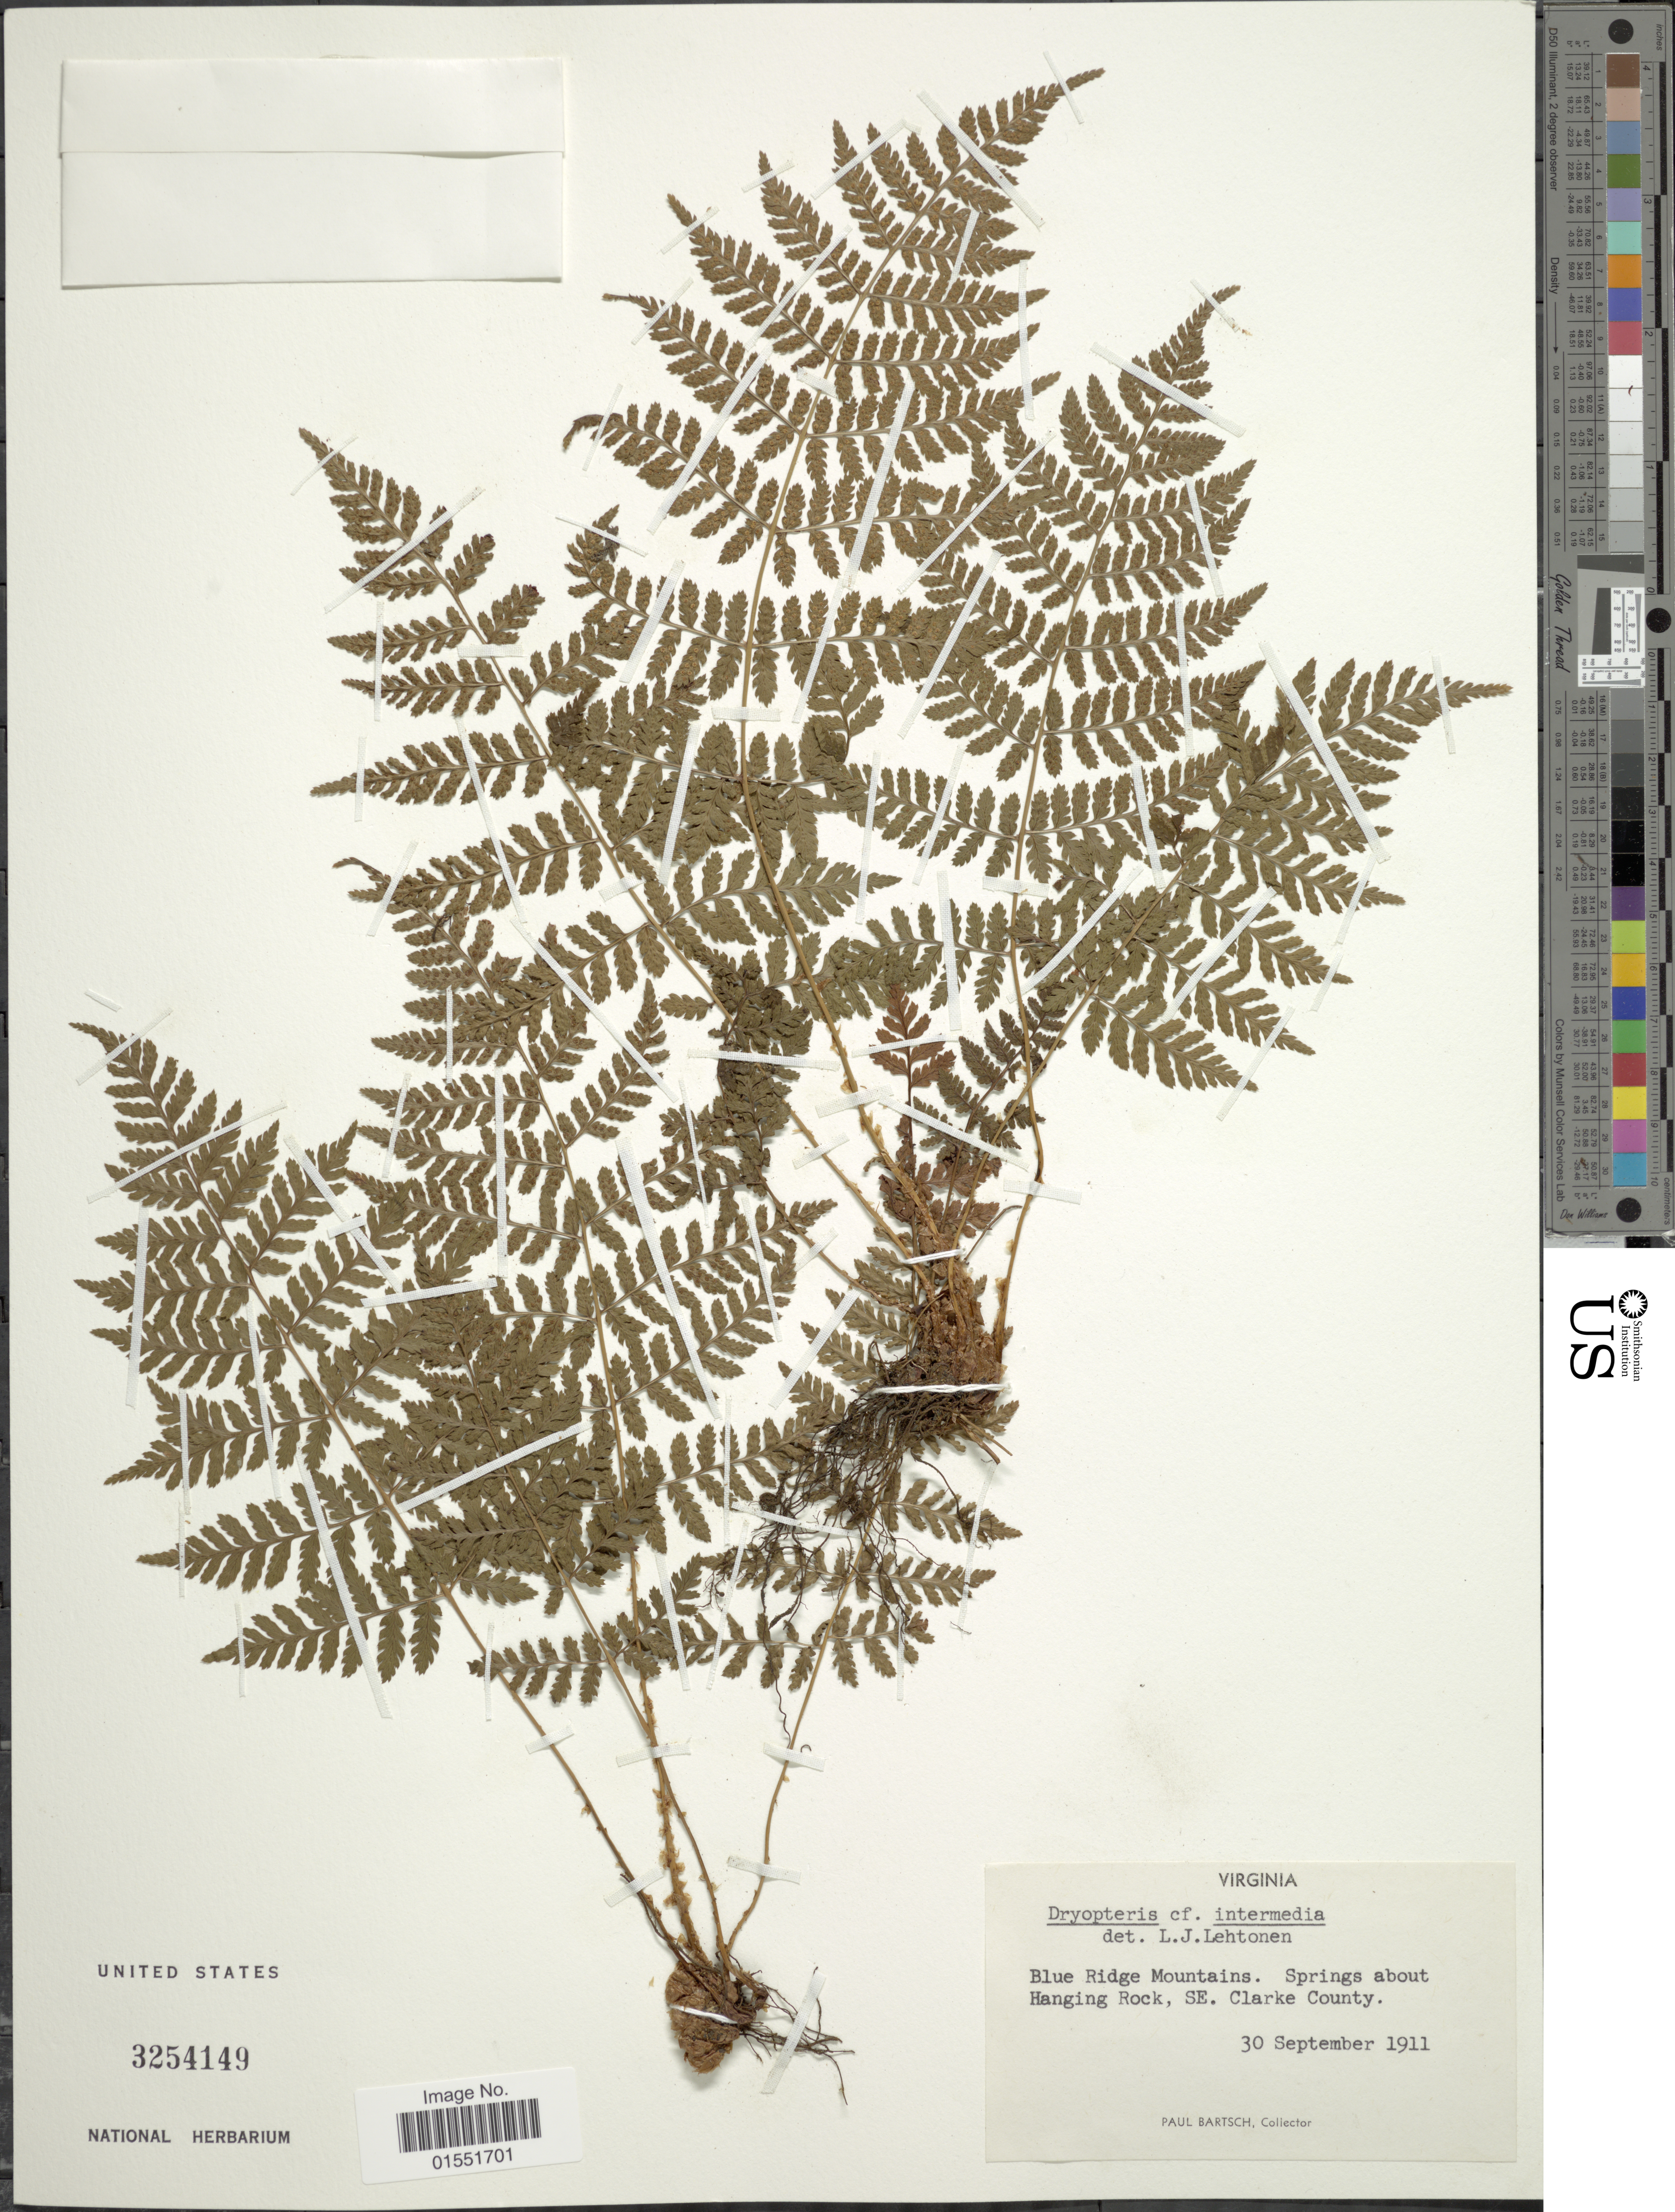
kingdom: Plantae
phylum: Tracheophyta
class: Polypodiopsida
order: Polypodiales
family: Dryopteridaceae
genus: Dryopteris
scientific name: Dryopteris intermedia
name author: (Muhl.) A. Gray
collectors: P. Bartsch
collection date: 1911-09-30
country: United States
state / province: Virginia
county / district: Clarke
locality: Blue Ridge Mountains. Springs about Hanging Rock, SE. Clarke County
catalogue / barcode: US 3254149